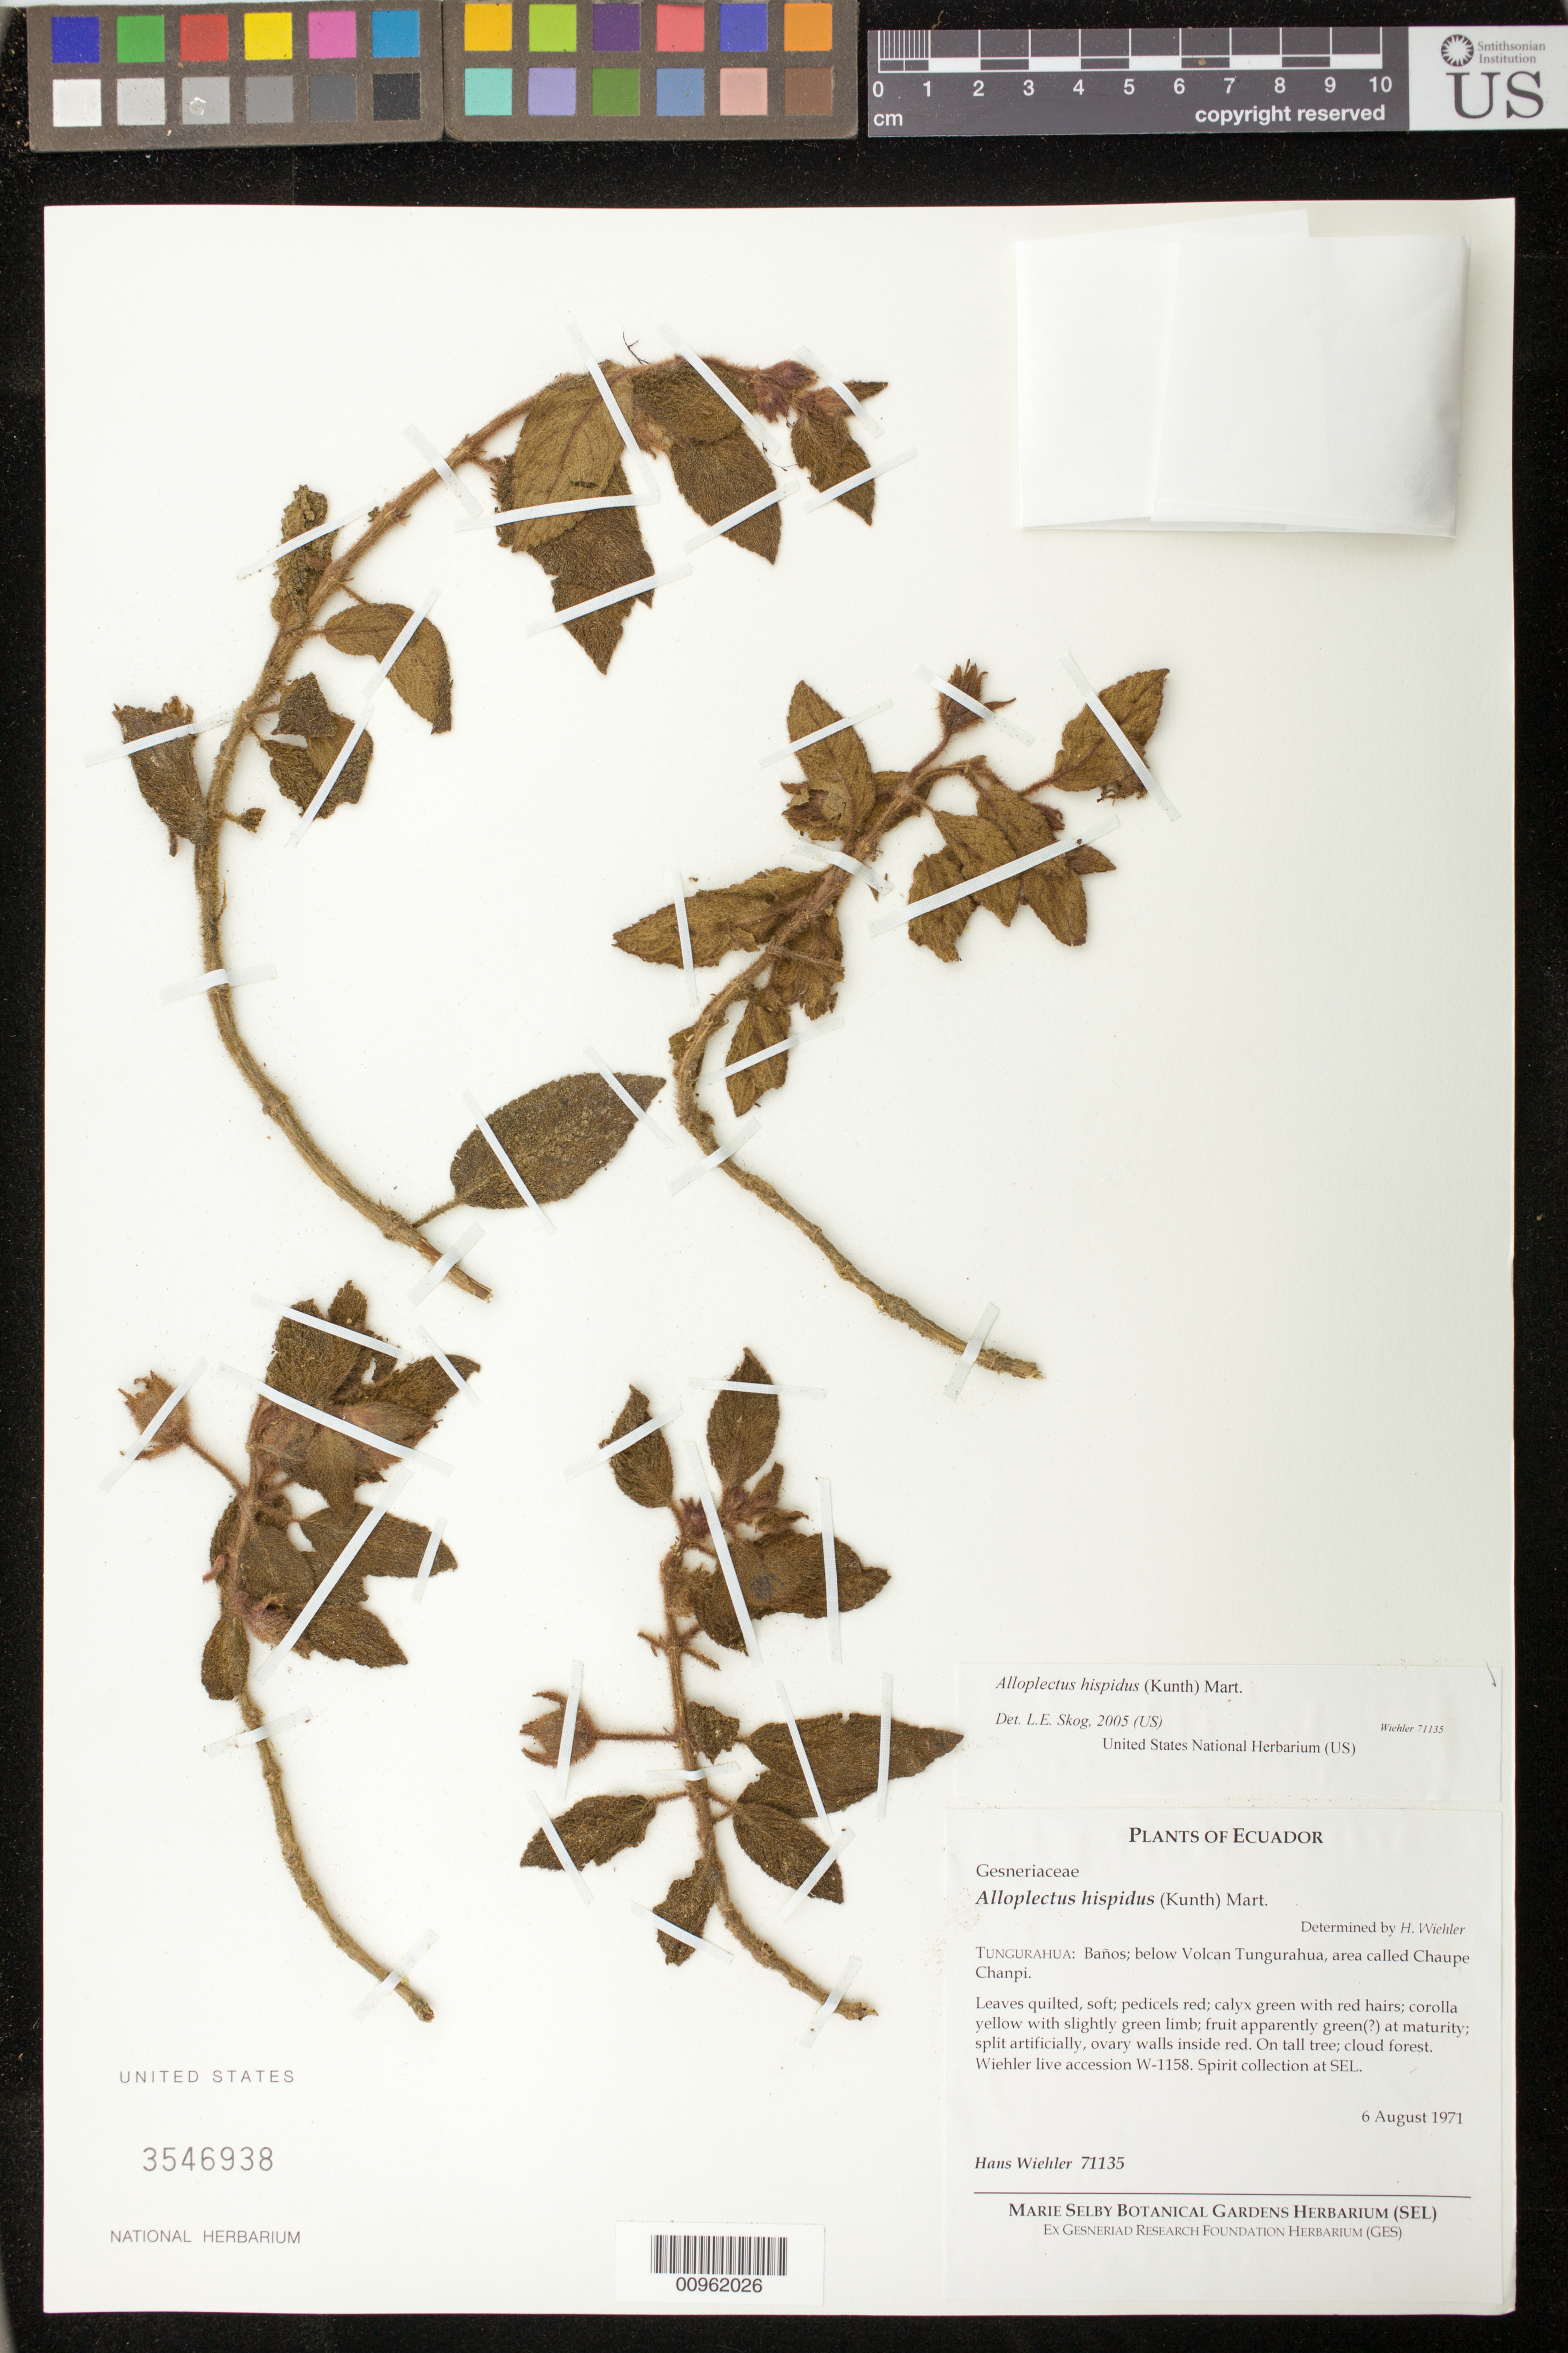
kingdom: Plantae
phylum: Tracheophyta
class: Magnoliopsida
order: Lamiales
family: Gesneriaceae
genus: Alloplectus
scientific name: Alloplectus hispidus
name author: (Kunth) Mart.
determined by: Skog, Laurence E.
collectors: H. J. Wiehler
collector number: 71135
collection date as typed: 06 Aug 1971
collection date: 1971-08-06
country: Ecuador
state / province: Tungurahua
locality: Tungurahua: Baños; below Volcan Tungurahua, area called Chaupe Chanpi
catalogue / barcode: US 3546938